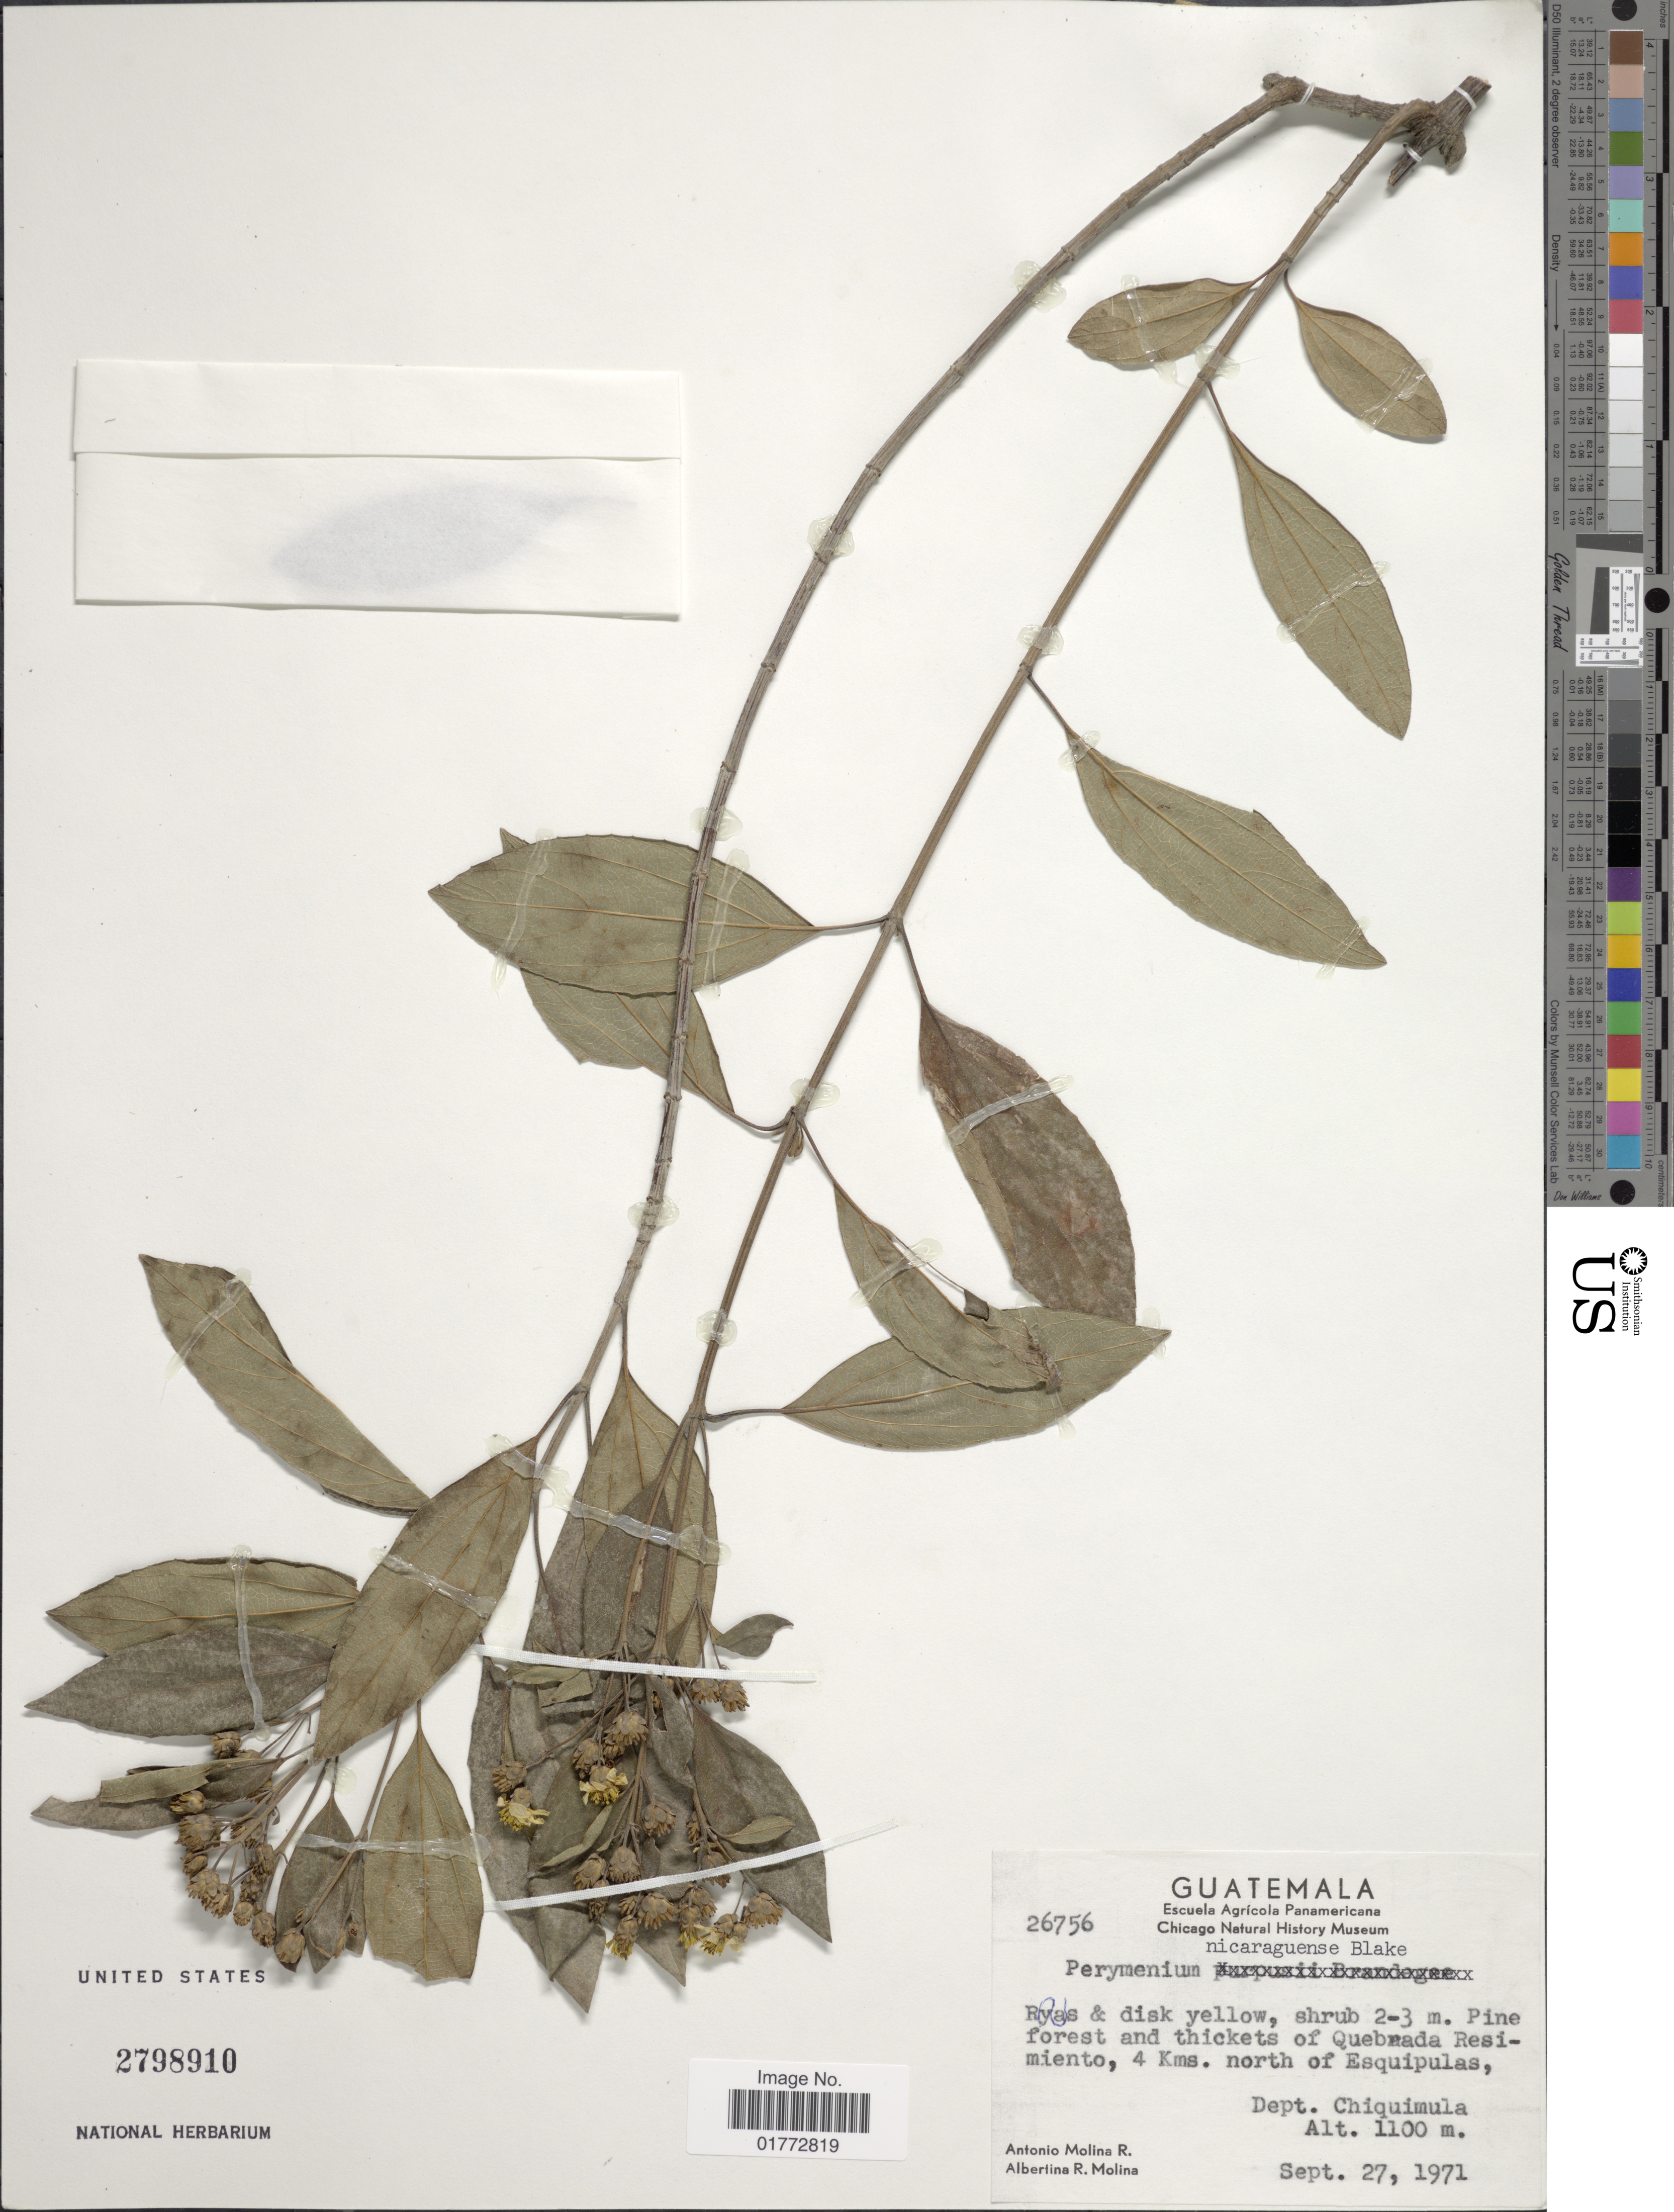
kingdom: Plantae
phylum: Tracheophyta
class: Magnoliopsida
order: Asterales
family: Asteraceae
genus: Perymenium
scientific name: Perymenium nicaraguense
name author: S.F. Blake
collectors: A. Molina R. & A. R. Molina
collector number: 26756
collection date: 1971-09-27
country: Guatemala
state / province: Chiquimula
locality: Pine forest and thickets of Quebrada Resimiento, 4 kms. north of Esquipulas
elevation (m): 1100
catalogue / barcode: US 2798910